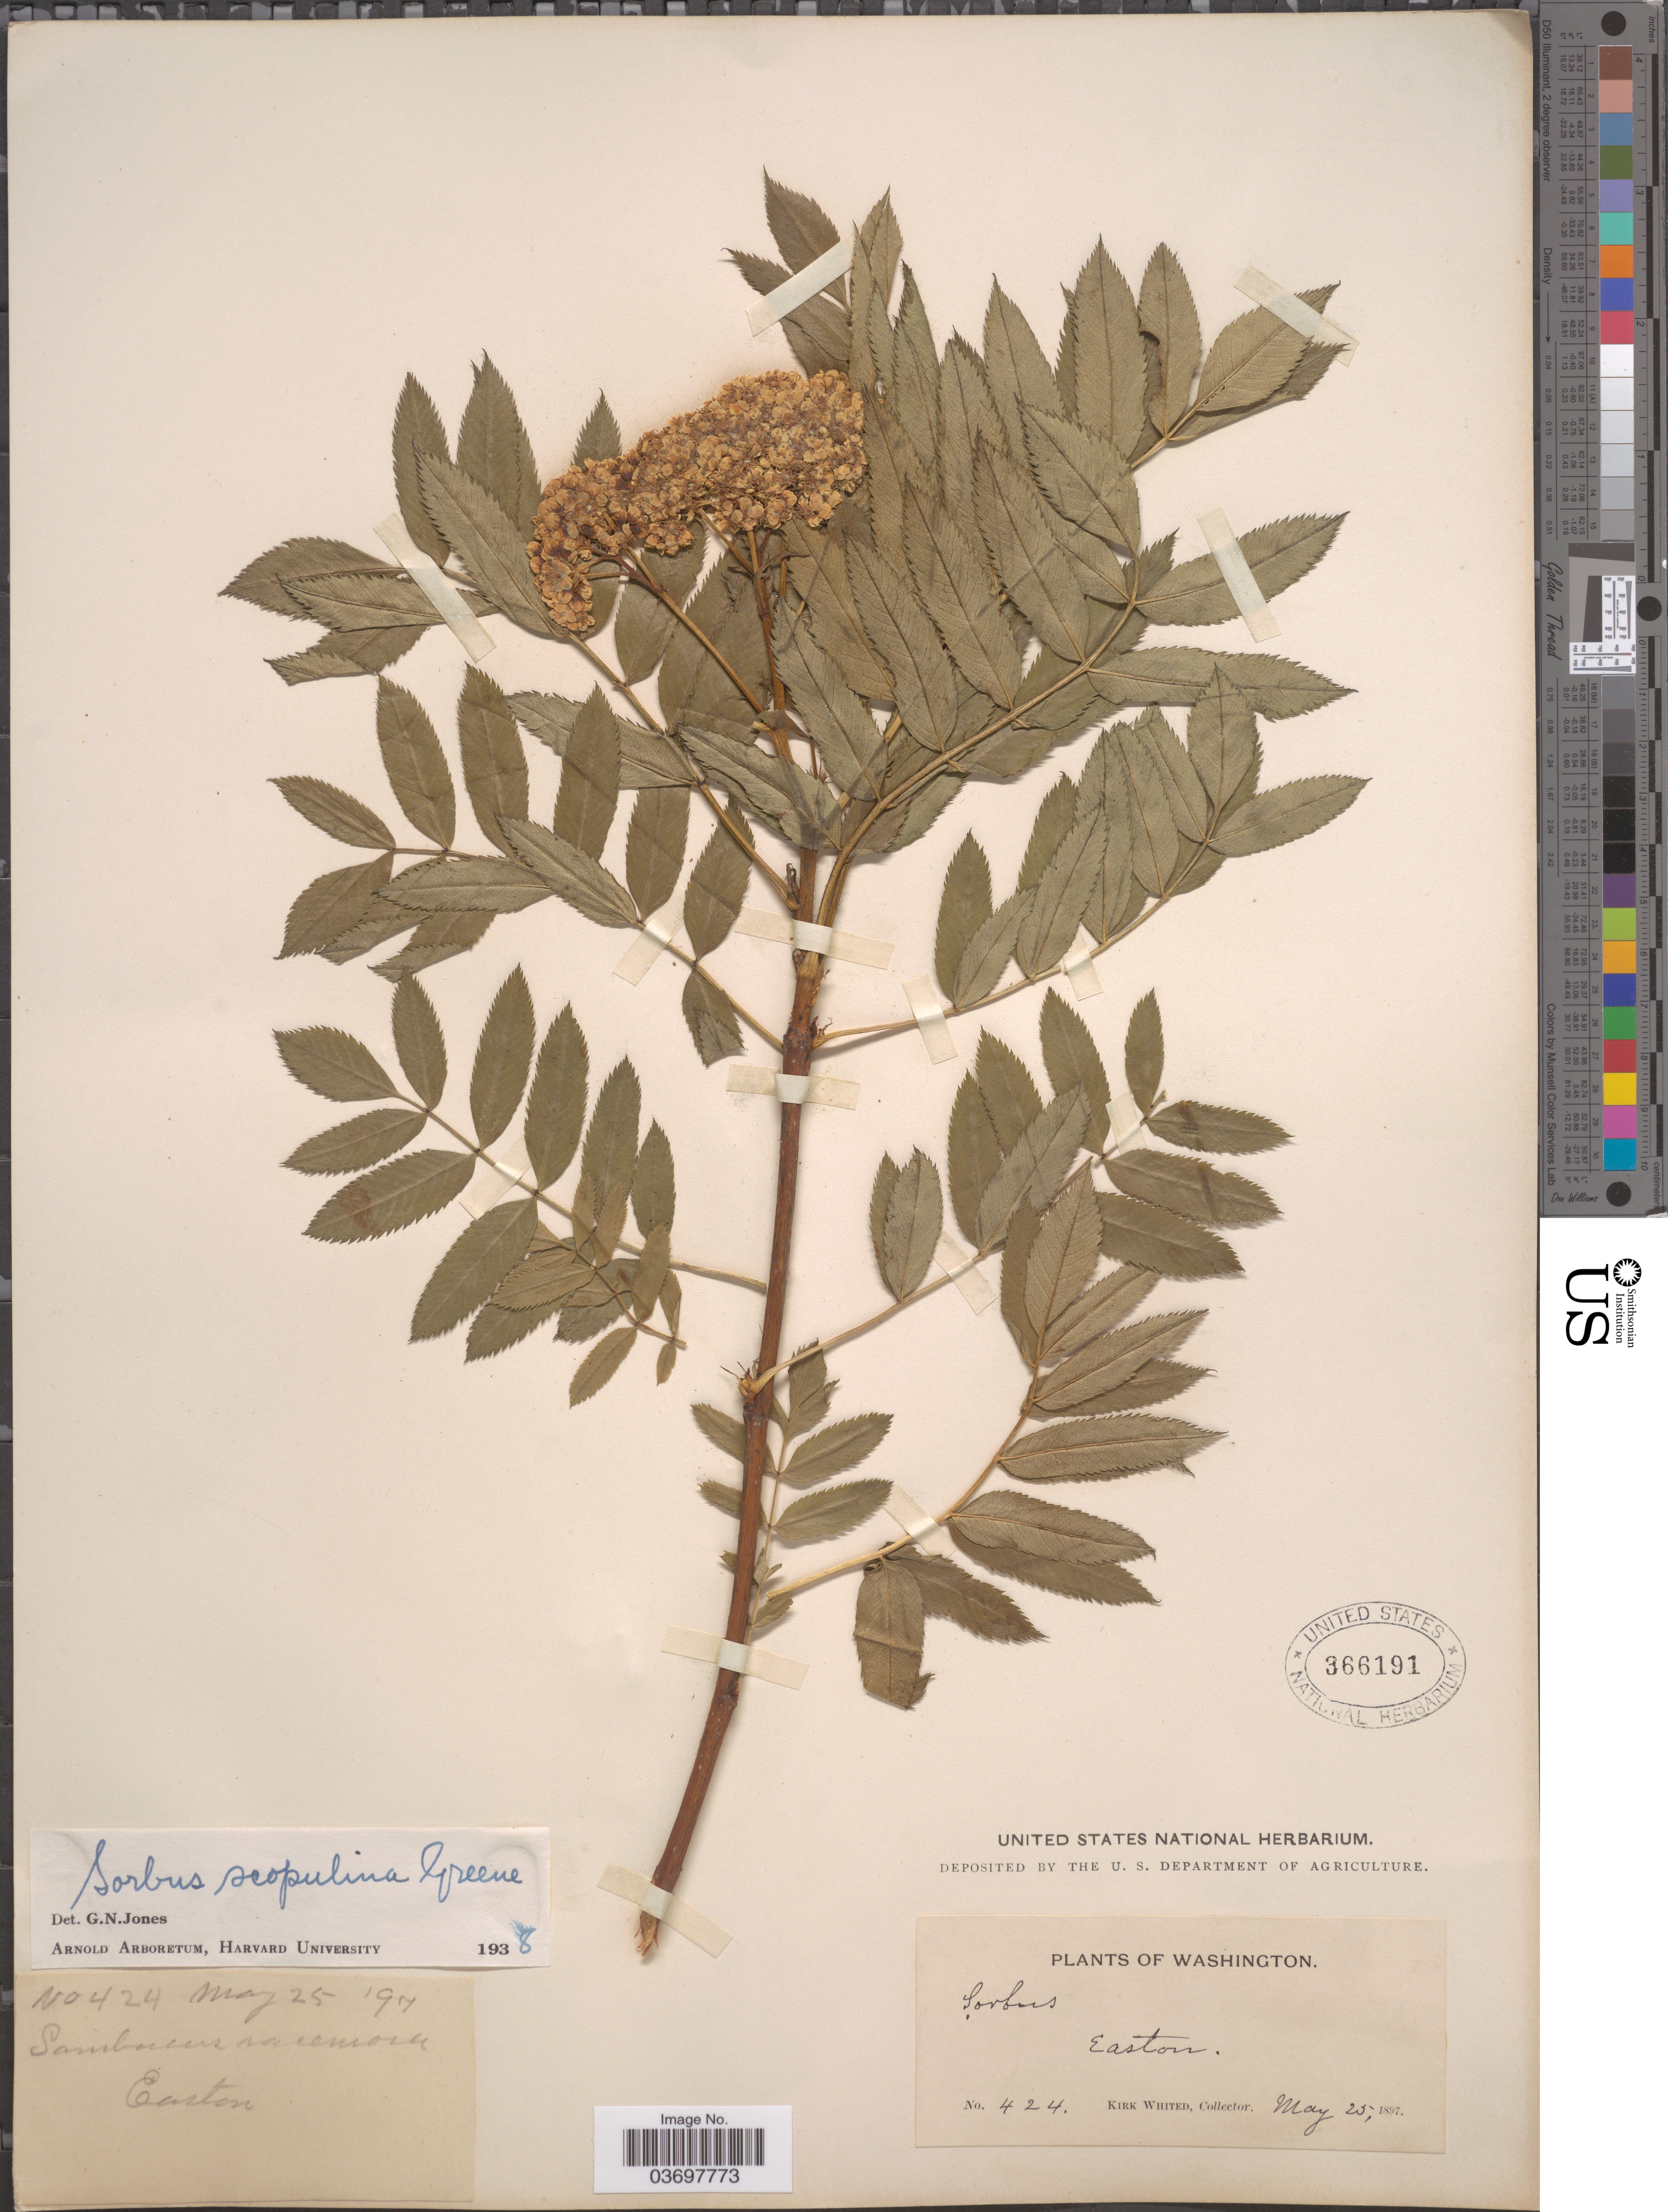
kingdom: Plantae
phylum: Tracheophyta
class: Magnoliopsida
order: Rosales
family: Rosaceae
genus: Sorbus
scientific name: Sorbus scopulina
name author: Greene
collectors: K. Whited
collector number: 424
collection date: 1897-05-25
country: United States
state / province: Washington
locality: Easton.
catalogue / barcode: US 366191